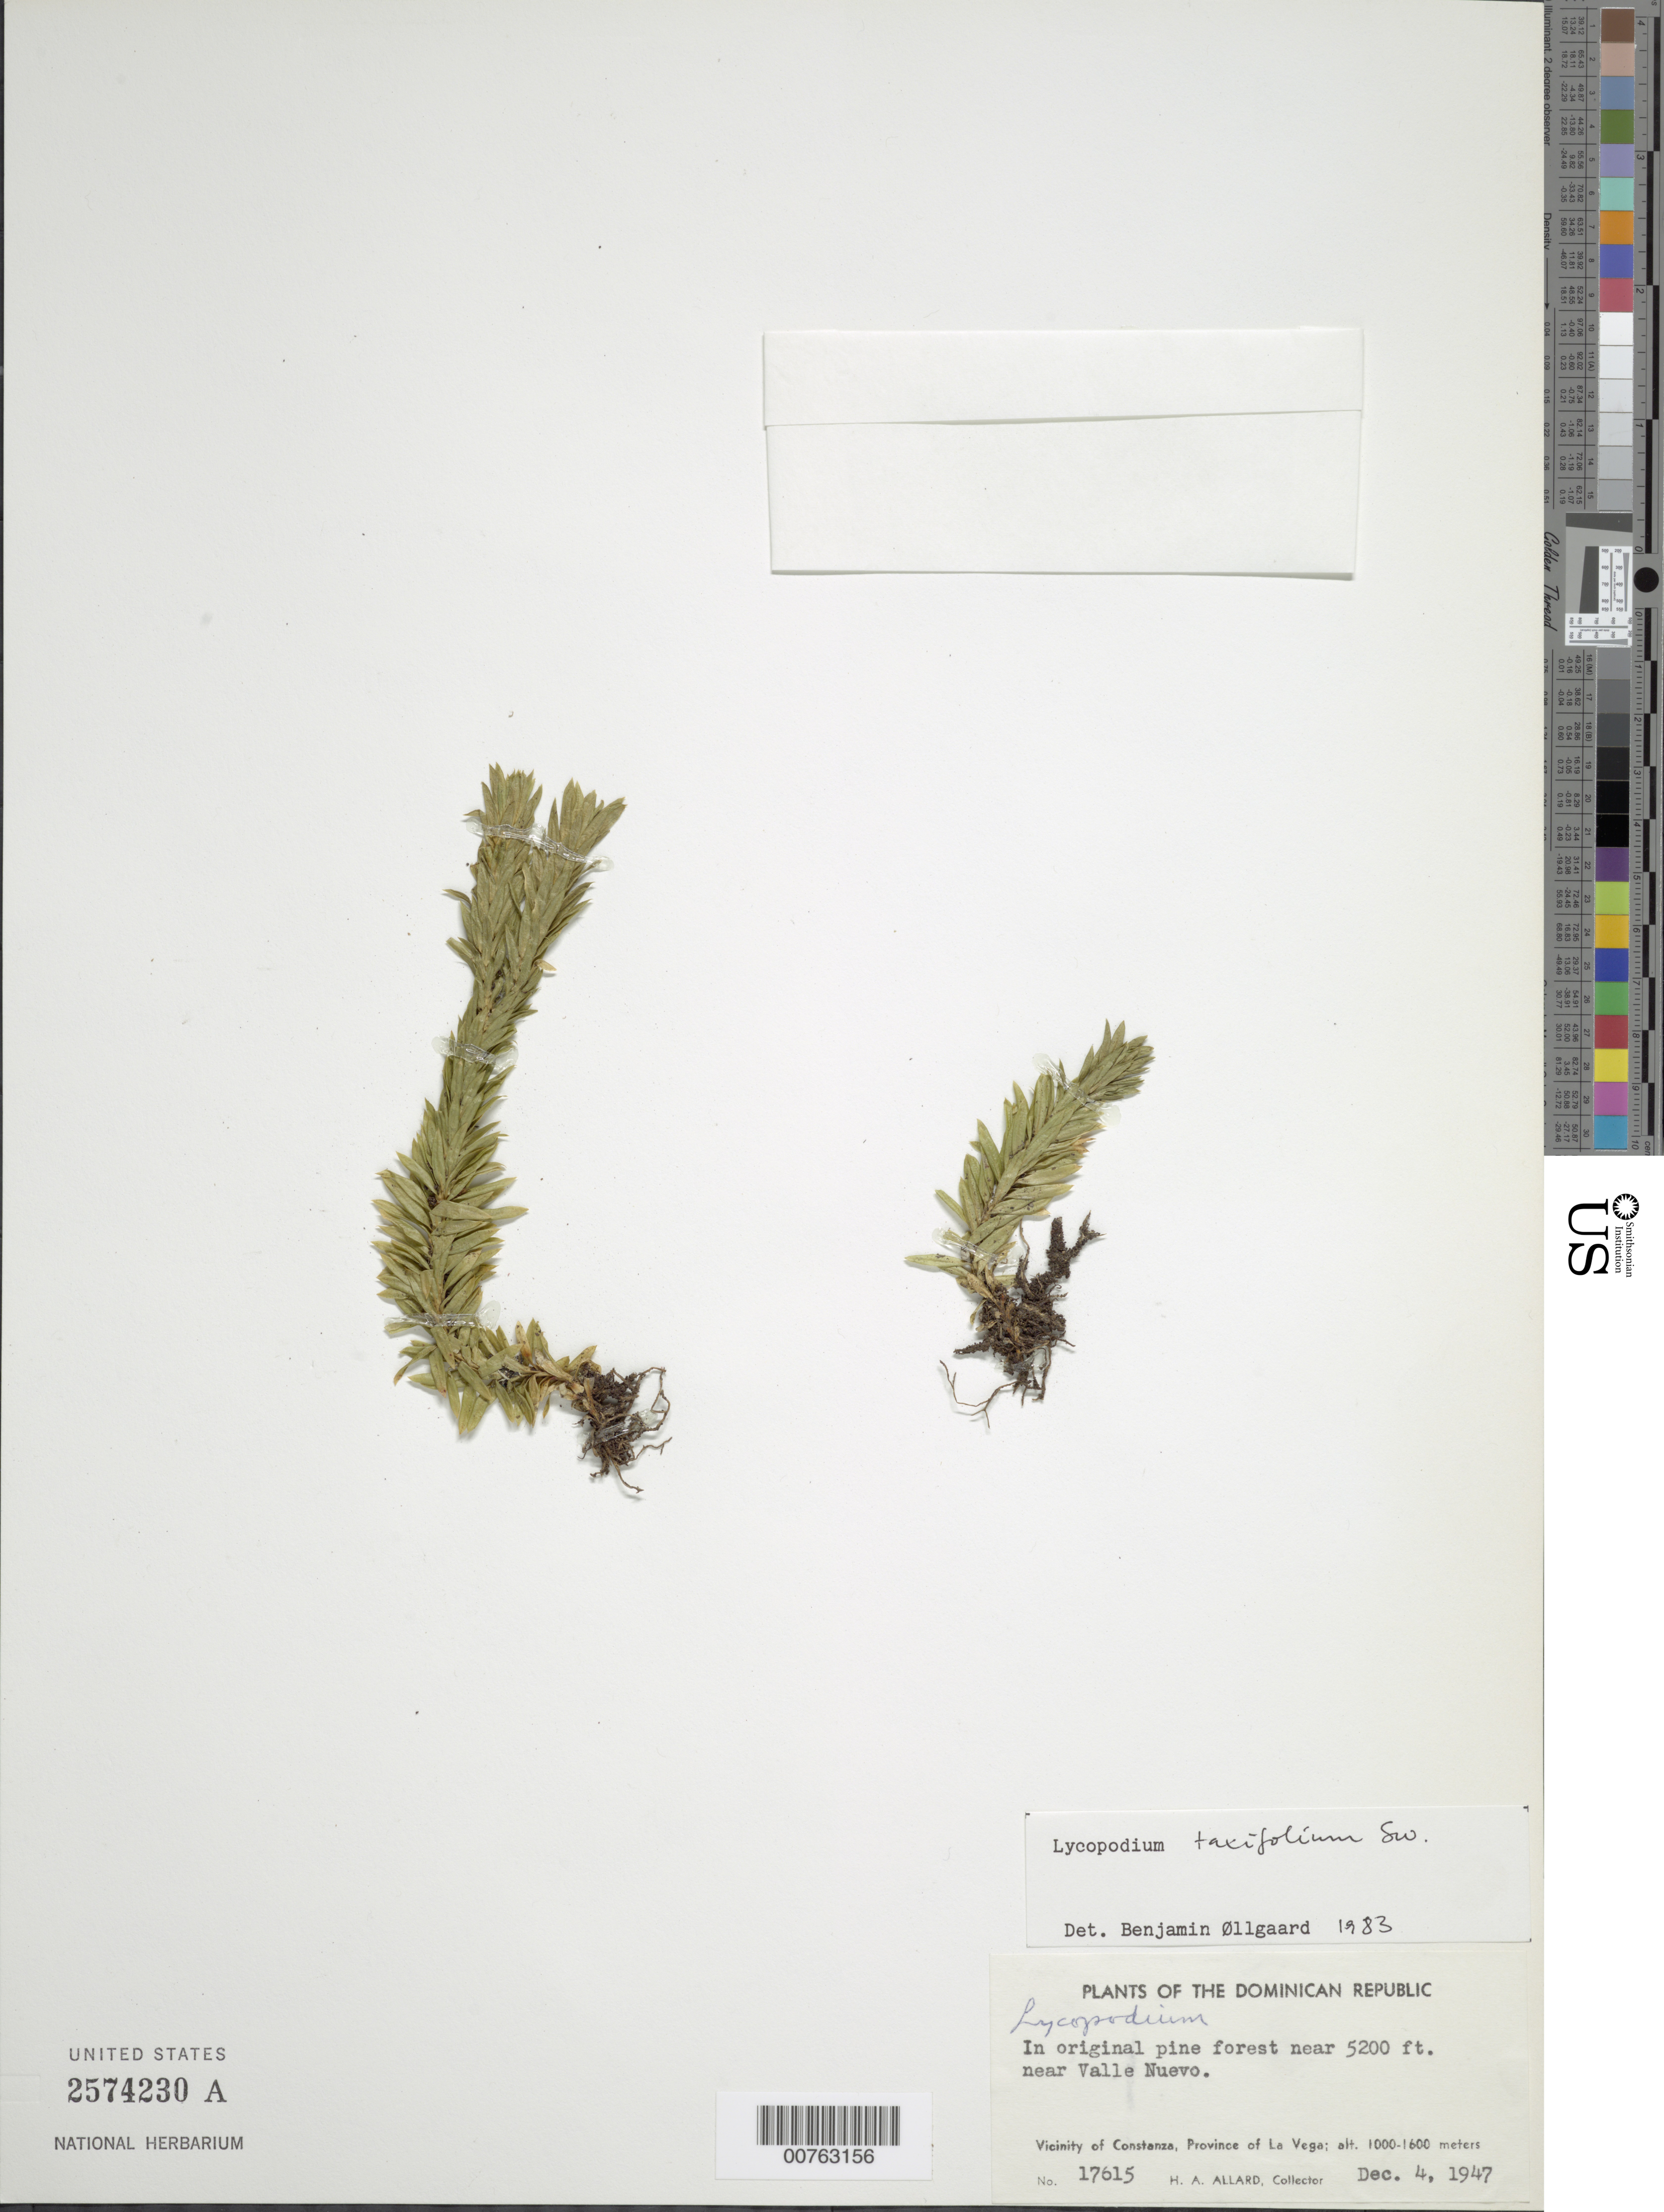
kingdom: Plantae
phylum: Tracheophyta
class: Lycopodiopsida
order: Lycopodiales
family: Lycopodiaceae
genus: Phlegmariurus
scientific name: Phlegmariurus taxifolius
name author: (Sw.) Á. Löve & D. Löve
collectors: H. A. Allard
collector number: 17615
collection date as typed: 04 Dec 1947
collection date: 1947-12-04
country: Dominican Republic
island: Hispaniola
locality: Near Valle Nuevo. Vicinity of Constanza, Province of La Vega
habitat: Original pine forest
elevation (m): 1585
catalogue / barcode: US 2574230A